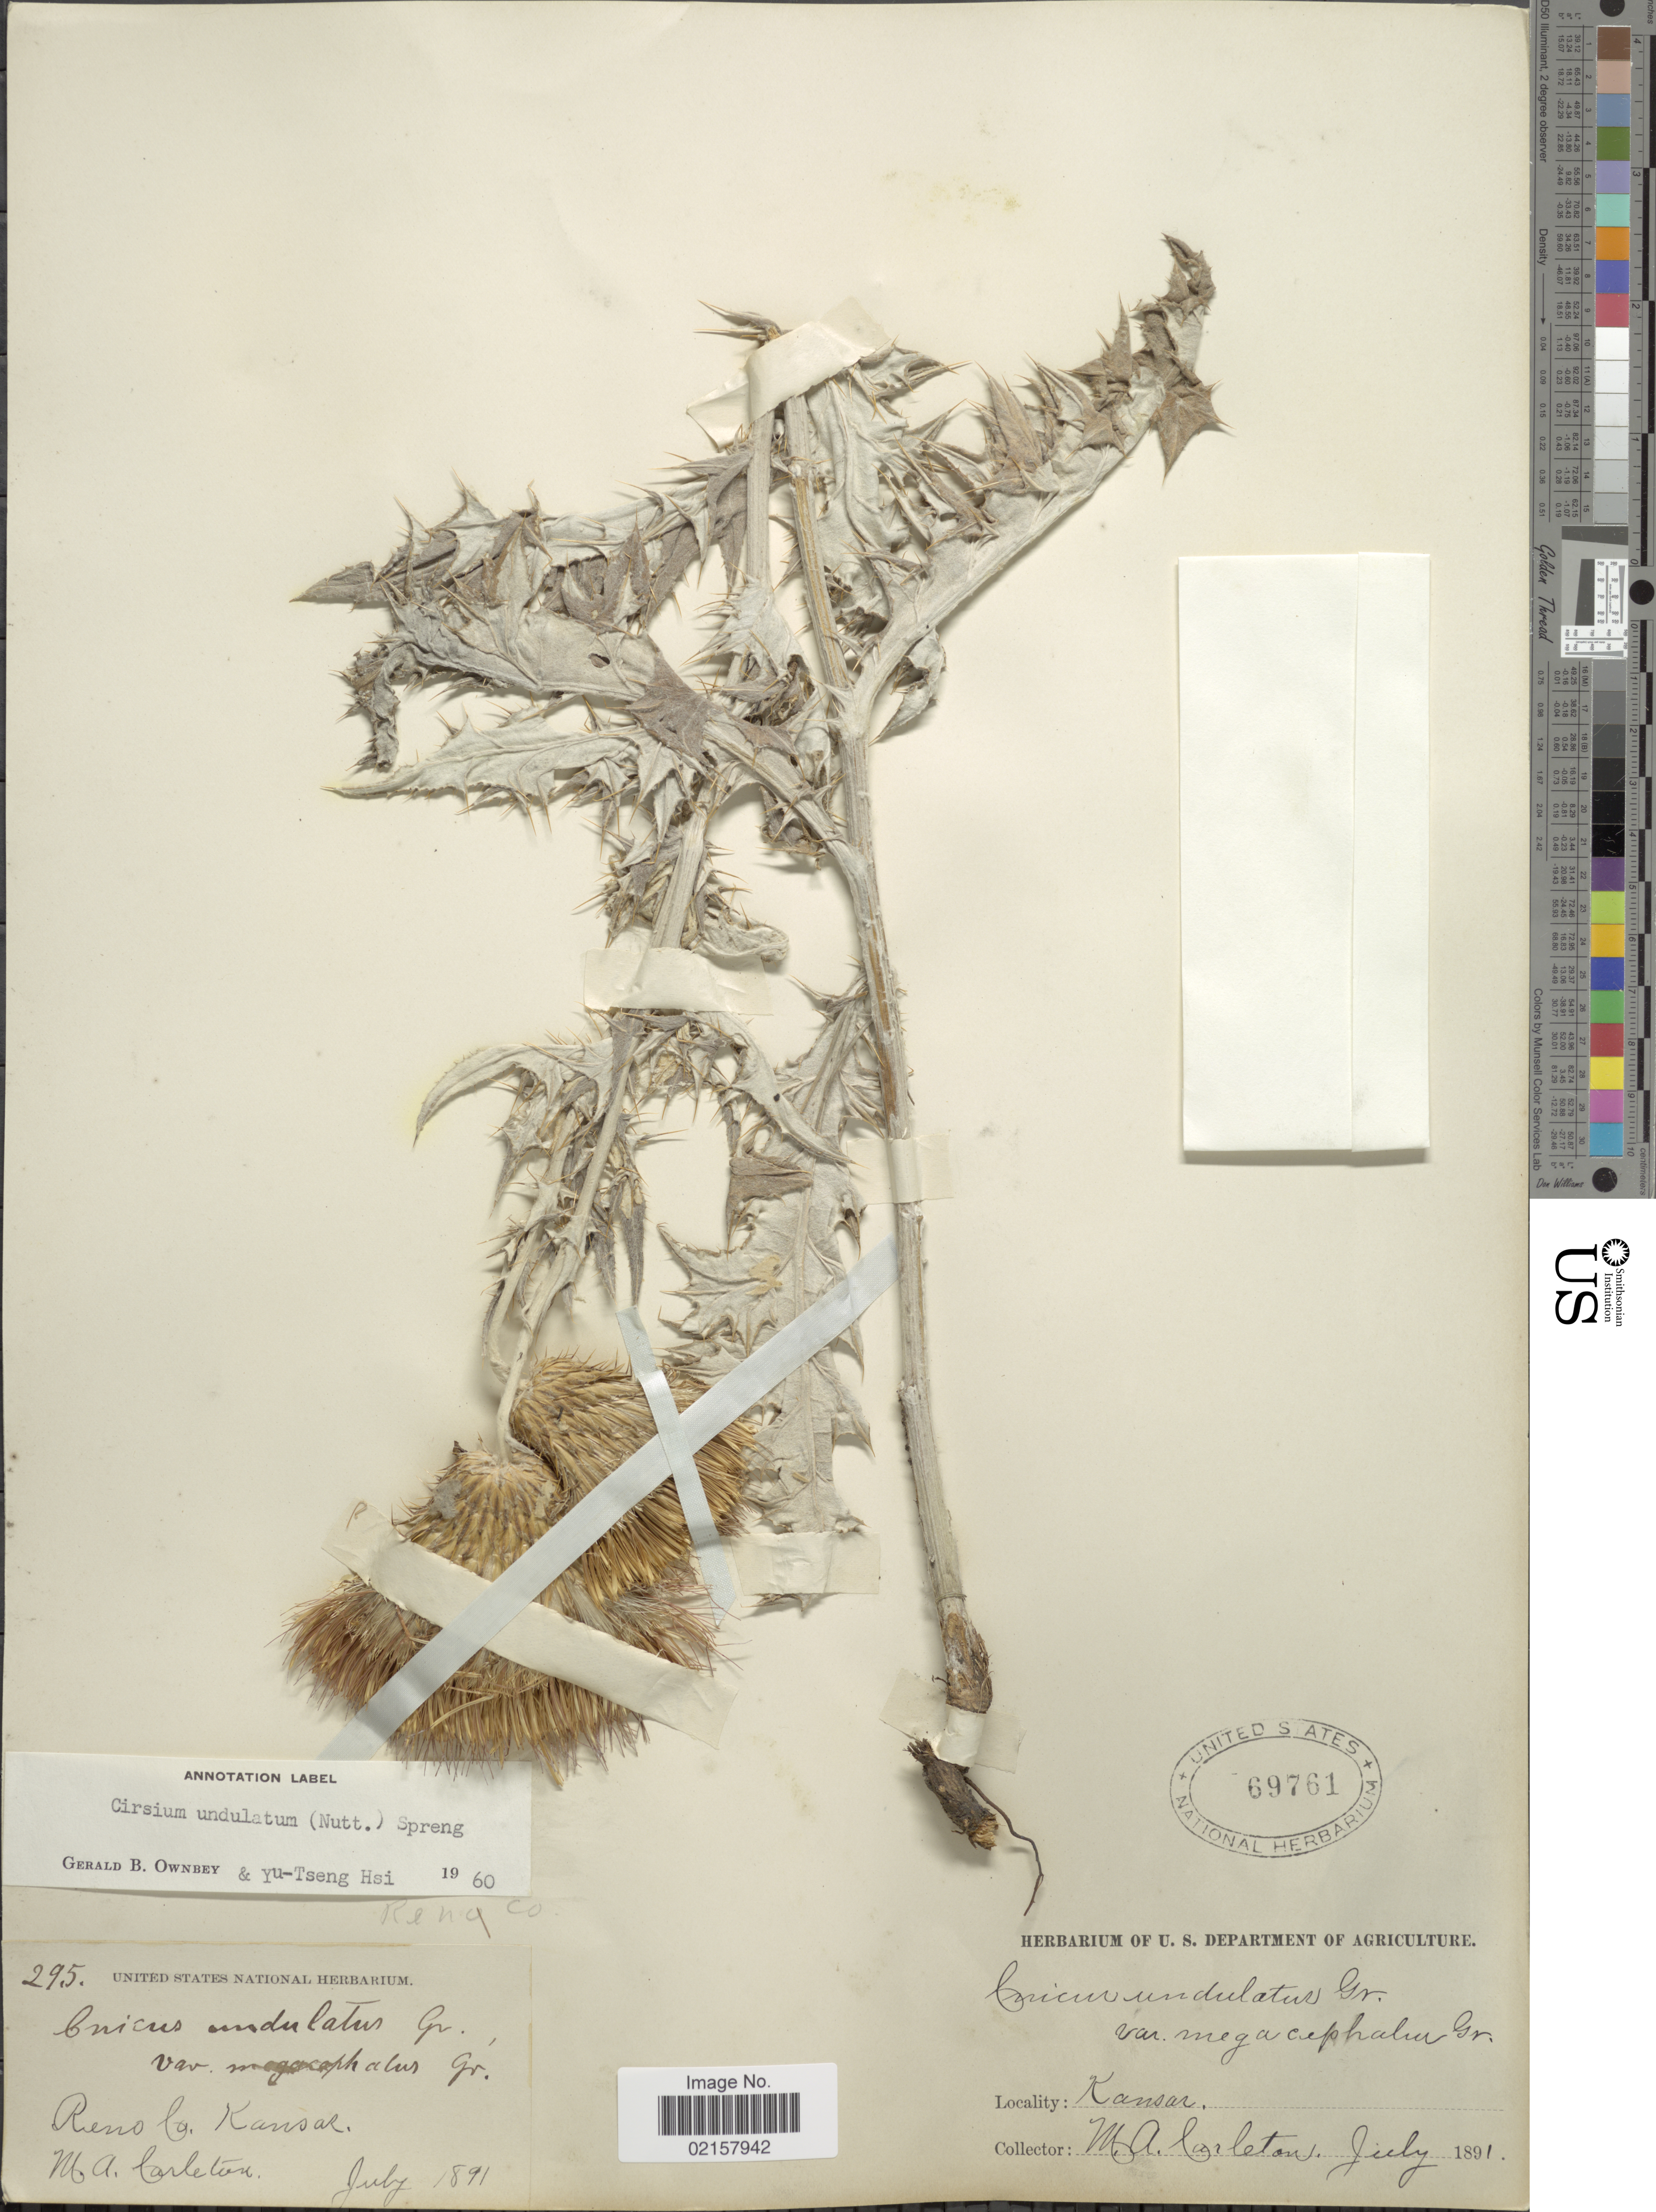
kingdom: Plantae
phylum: Tracheophyta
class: Magnoliopsida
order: Asterales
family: Asteraceae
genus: Cirsium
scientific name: Cirsium undulatum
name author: (Nutt.) Spreng.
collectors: M. A. Carleton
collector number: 295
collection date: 1891-07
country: United States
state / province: Kansas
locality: Reno Co.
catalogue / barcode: US 69761